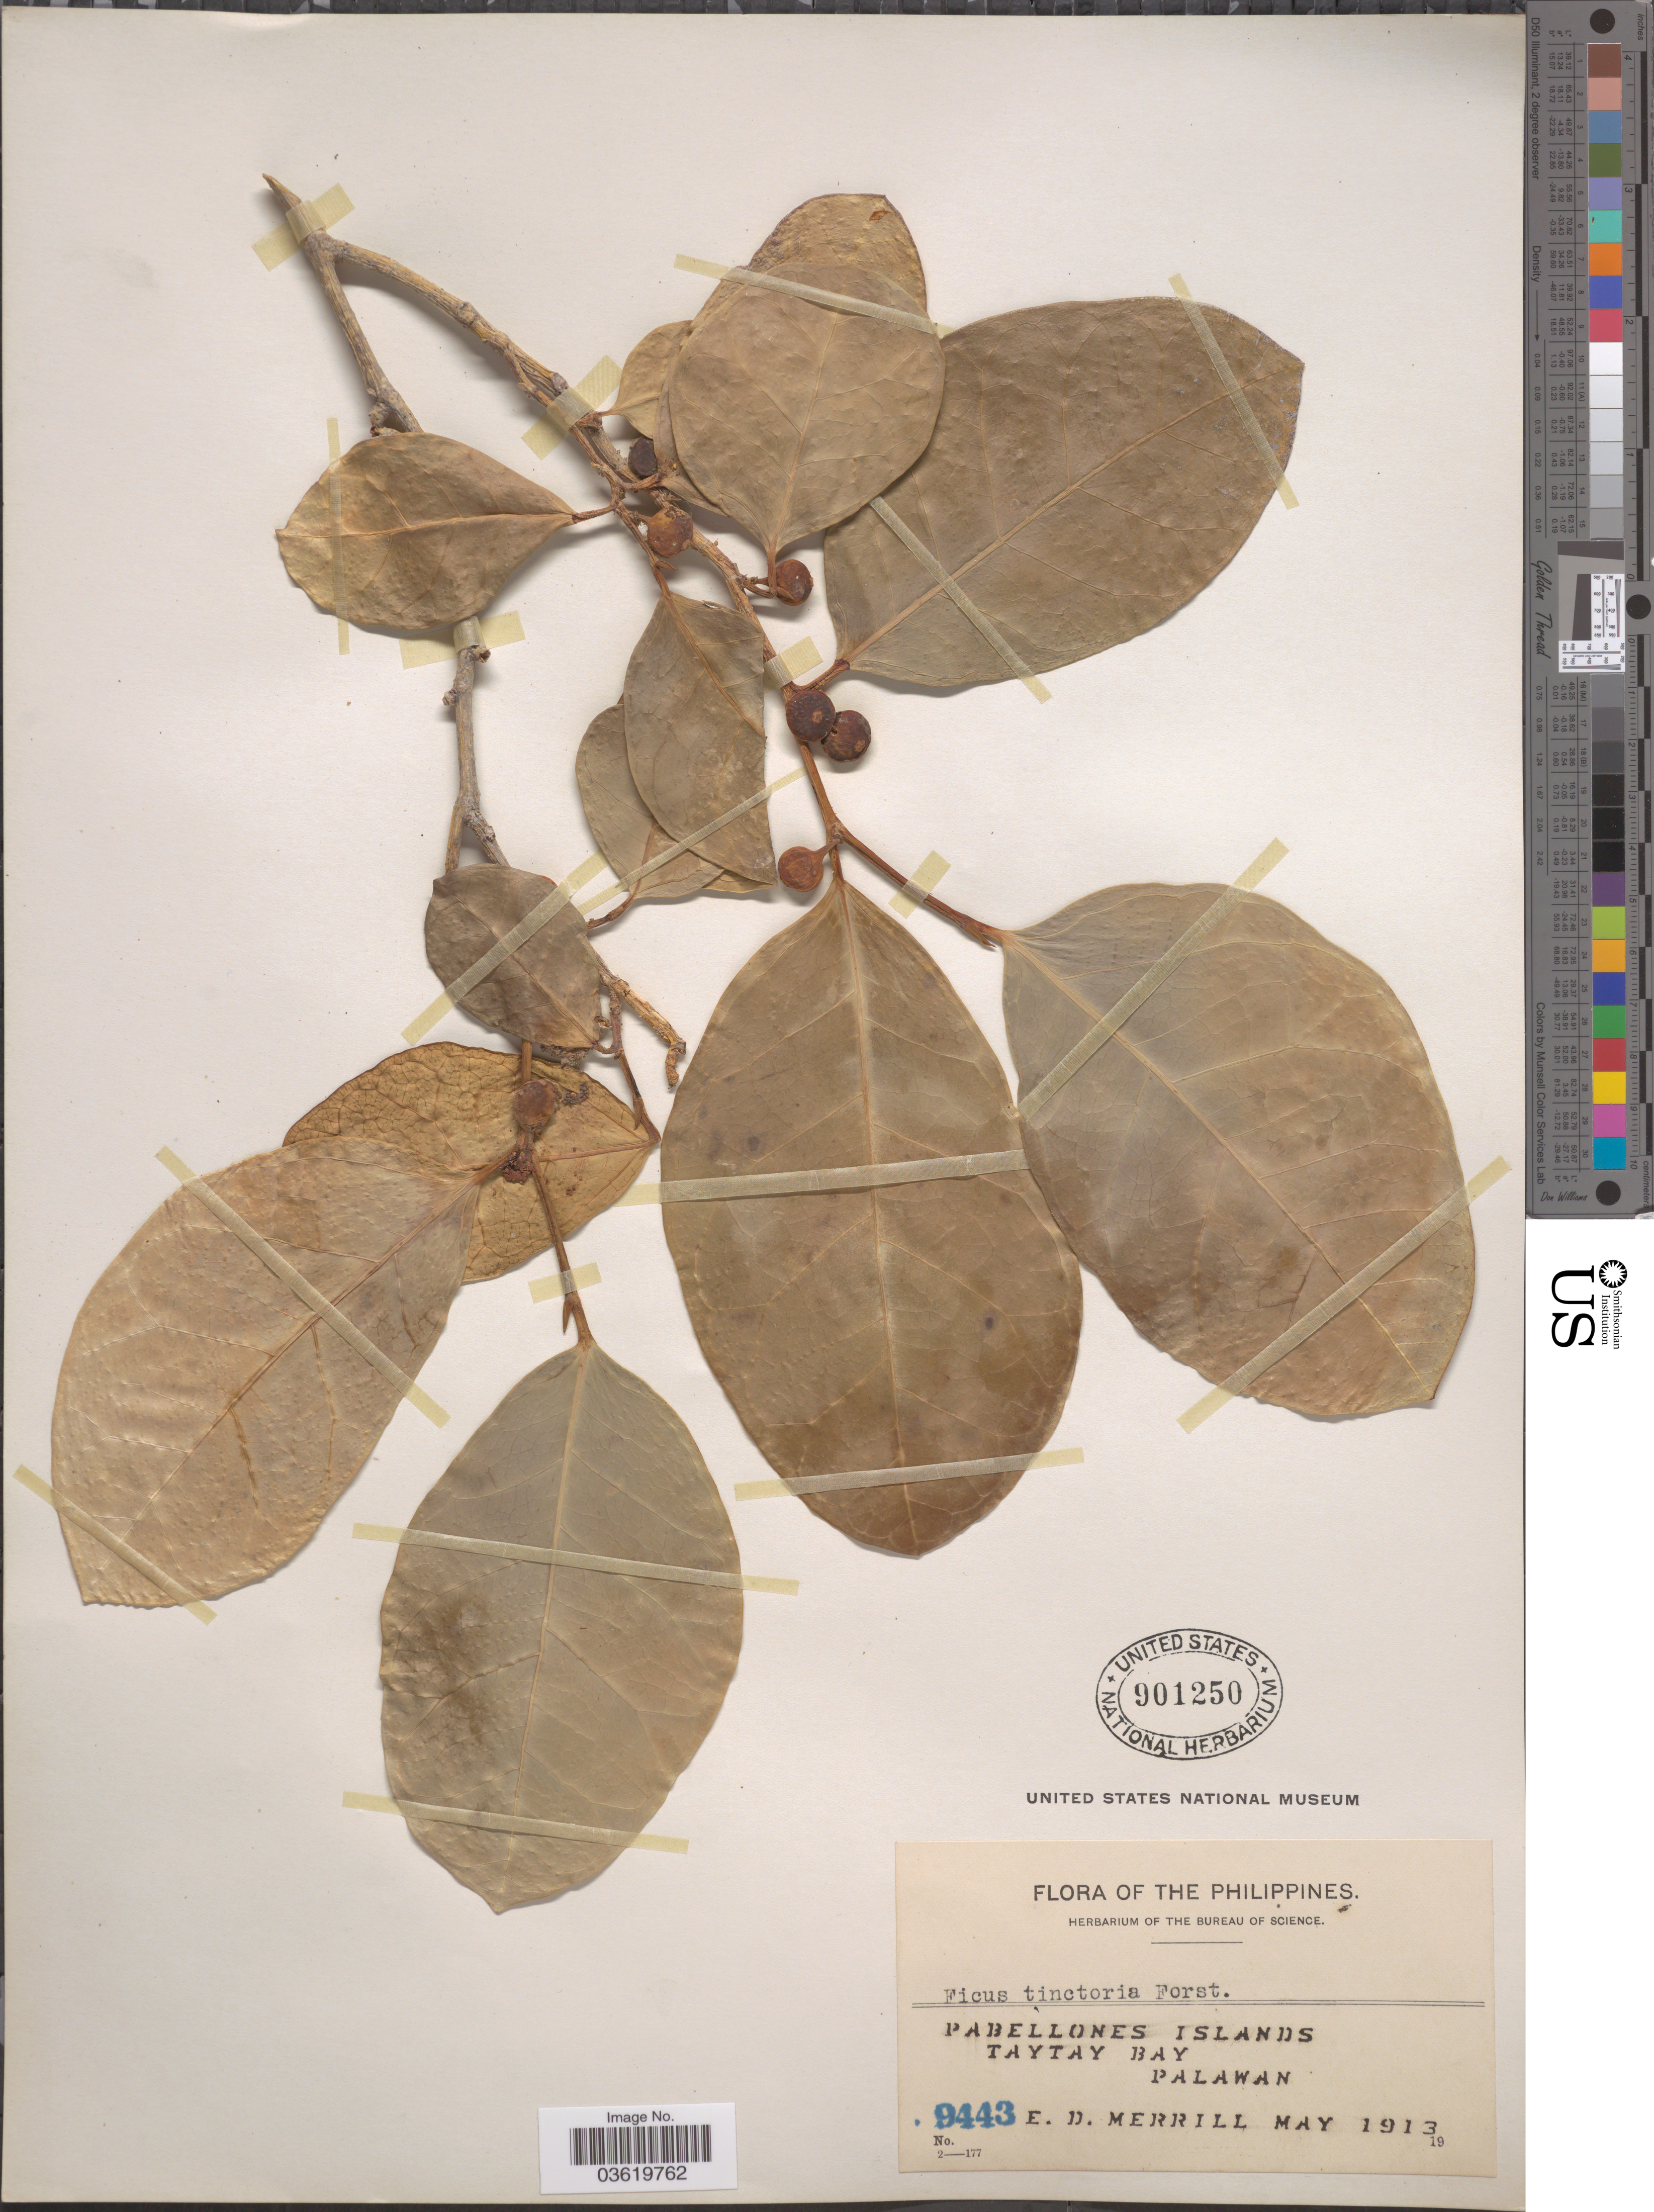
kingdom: Plantae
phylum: Tracheophyta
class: Magnoliopsida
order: Rosales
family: Moraceae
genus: Ficus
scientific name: Ficus tinctoria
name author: G. Forst.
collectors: E. D. Merrill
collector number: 9443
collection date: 1913-05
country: Philippines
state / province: Mimaropa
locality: Pabellones Islands. Taytay Bay. Palawan.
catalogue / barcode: US 901250